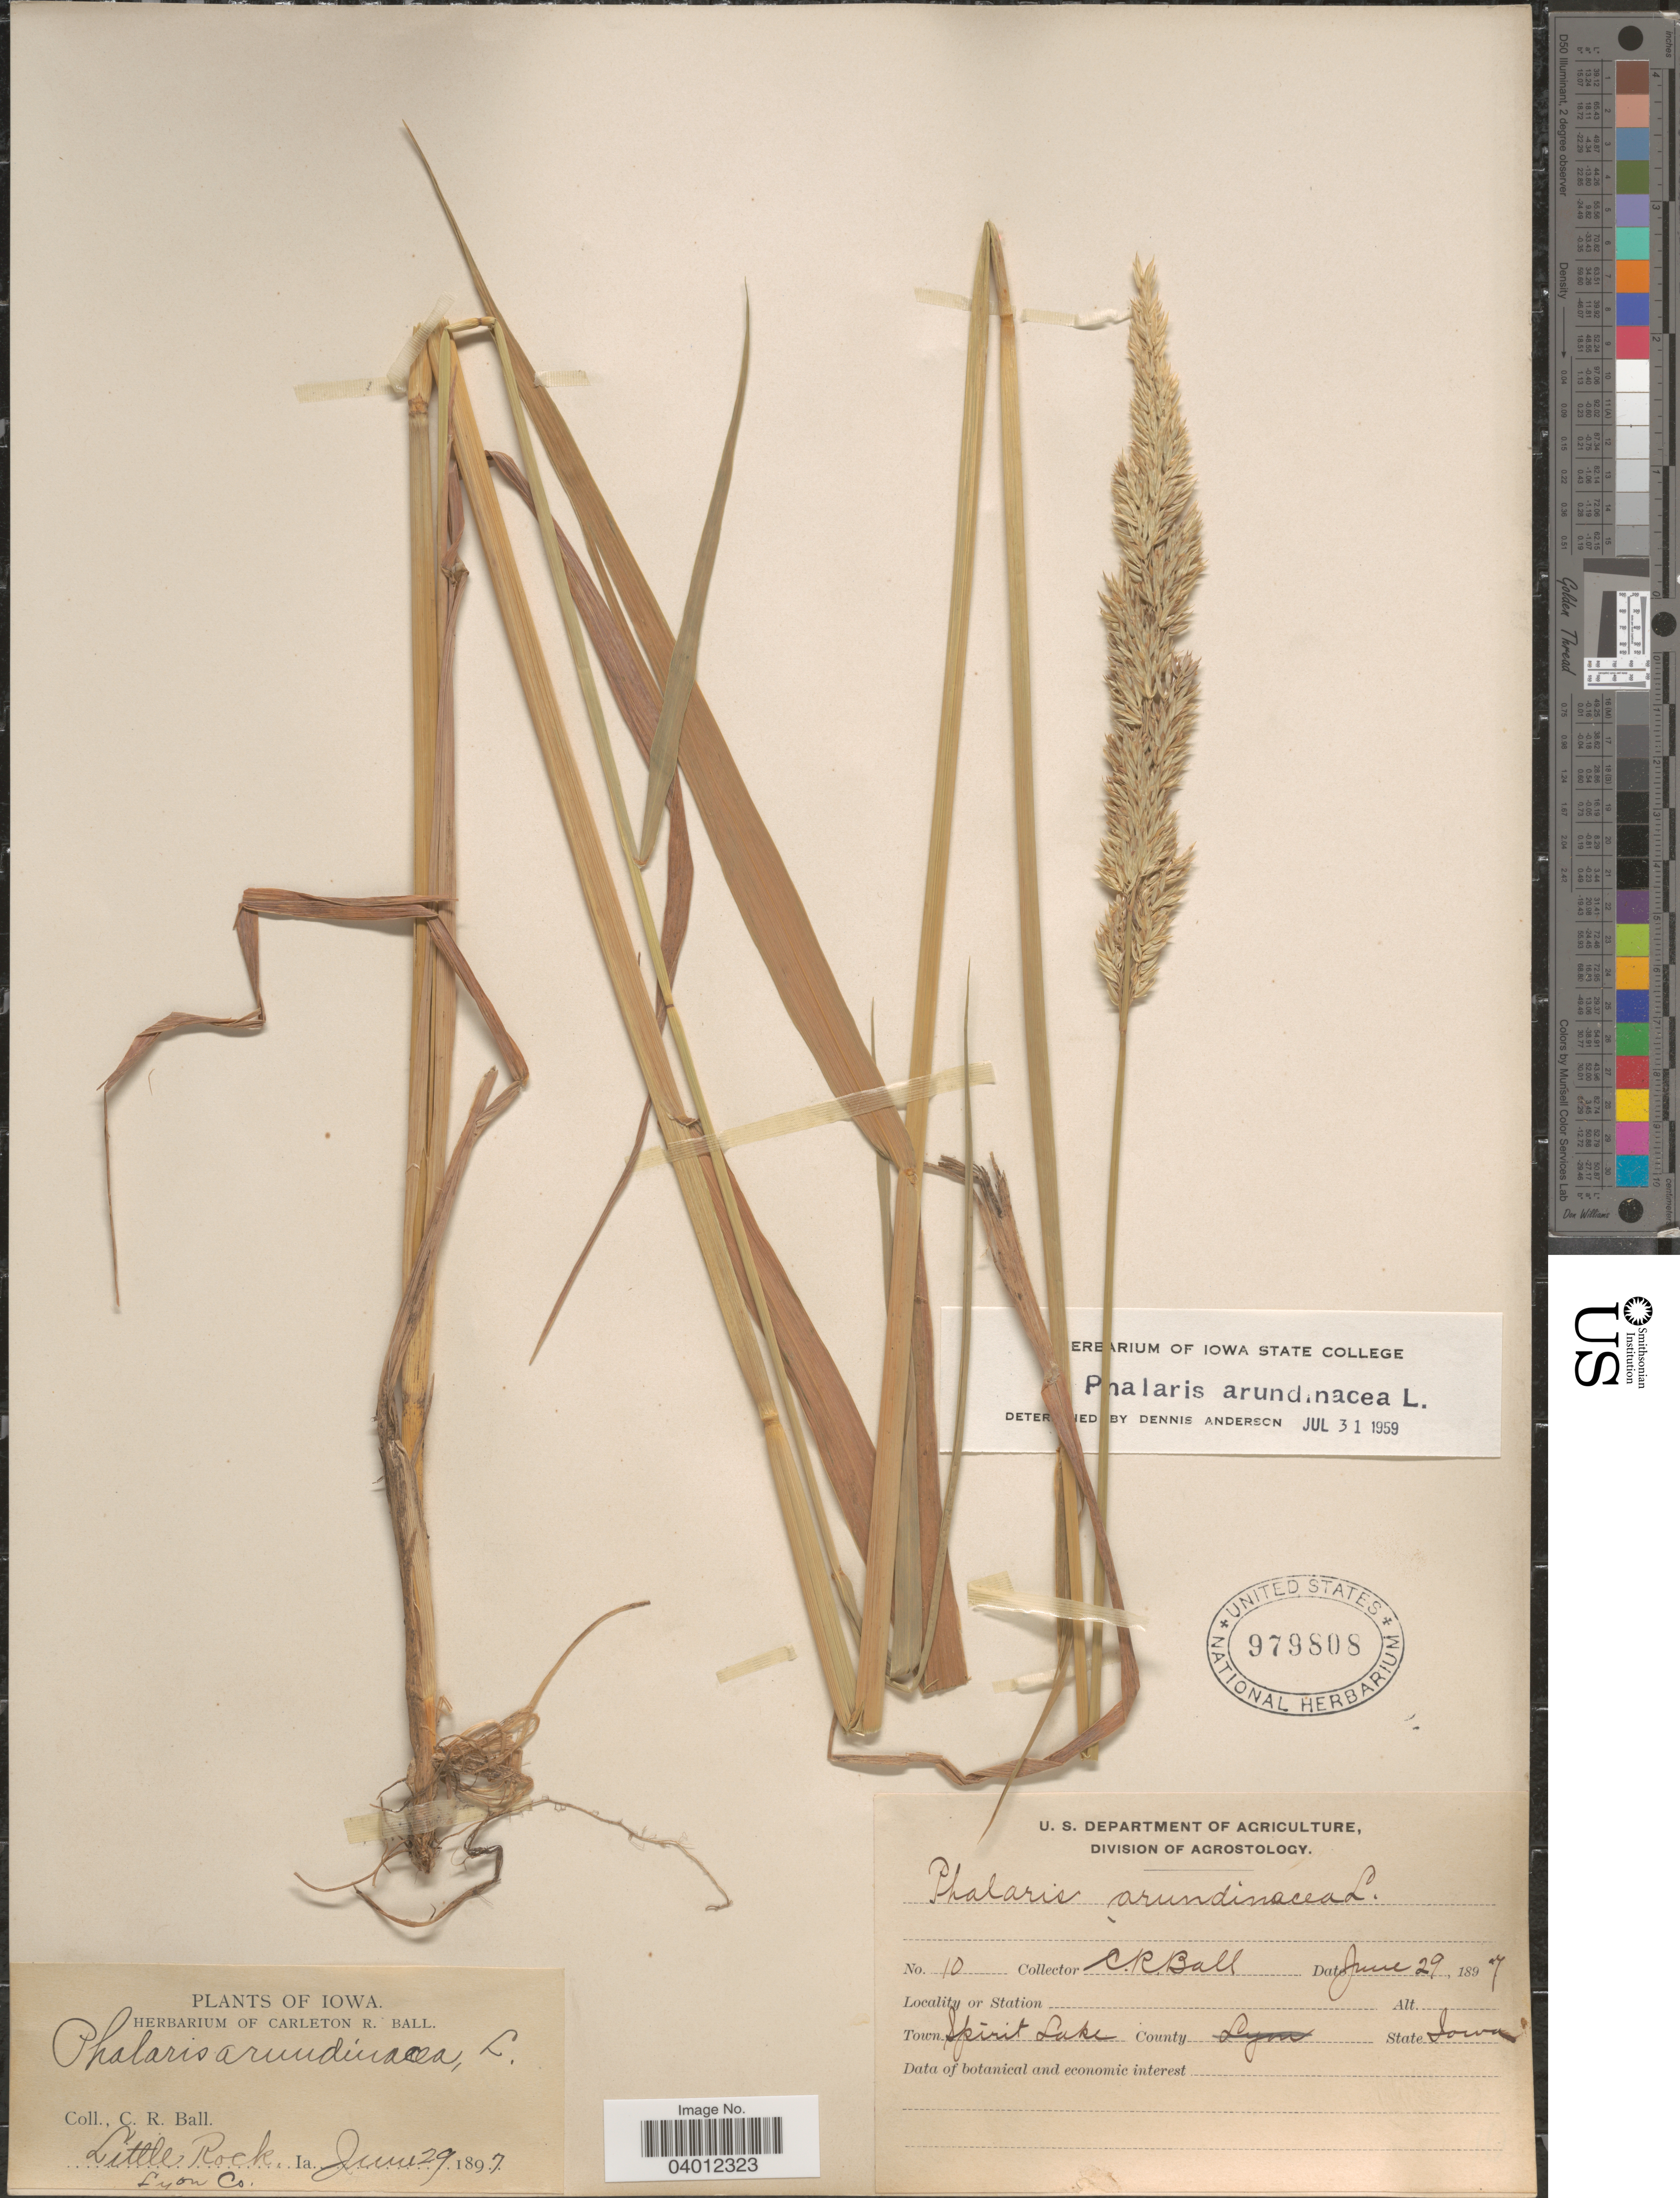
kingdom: Plantae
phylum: Tracheophyta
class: Liliopsida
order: Poales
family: Poaceae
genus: Phalaris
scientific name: Phalaris arundinacea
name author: L.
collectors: C. R. Ball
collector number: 10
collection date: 1897-06-29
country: United States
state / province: Iowa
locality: Little Rock. Lyon Co. Town Spirit Lake.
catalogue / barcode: US 979808